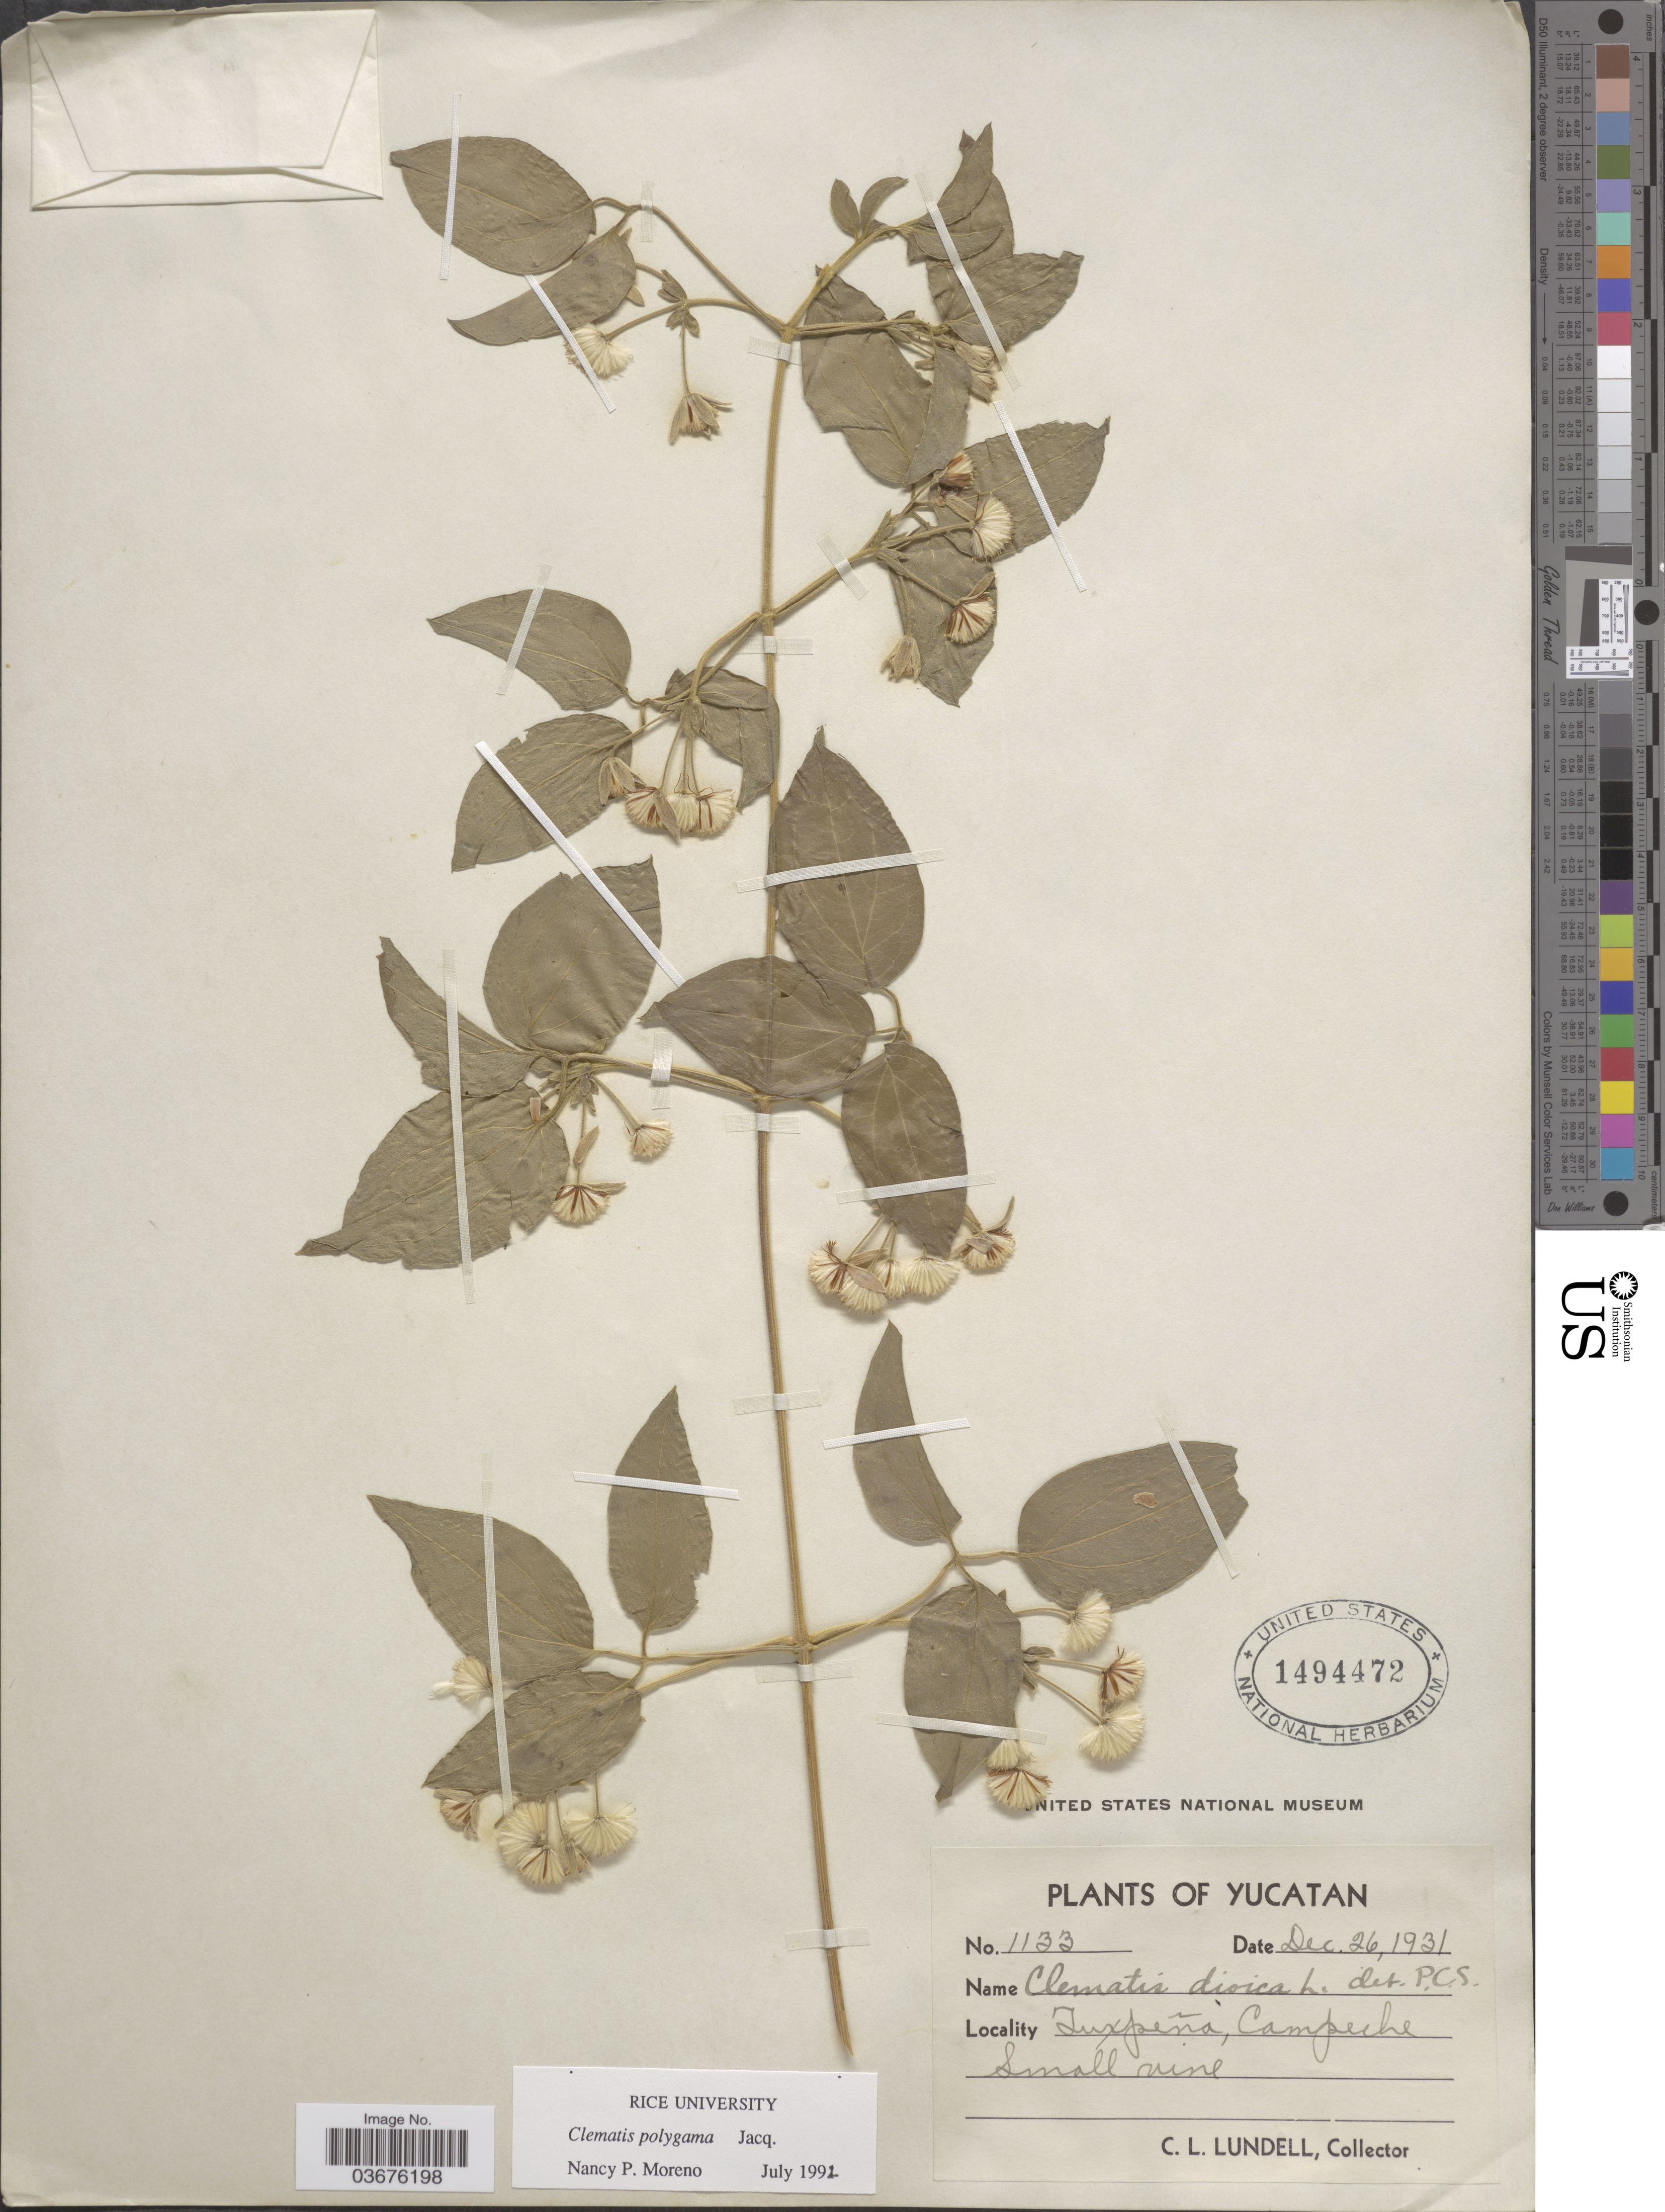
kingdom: Plantae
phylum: Tracheophyta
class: Magnoliopsida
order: Ranunculales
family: Ranunculaceae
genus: Clematis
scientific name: Clematis polygama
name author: Jacq.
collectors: C. L. Lundell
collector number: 1133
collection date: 1931-12-26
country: Mexico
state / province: Yucatán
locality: Tuxpeña, Campeche.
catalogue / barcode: US 1494472